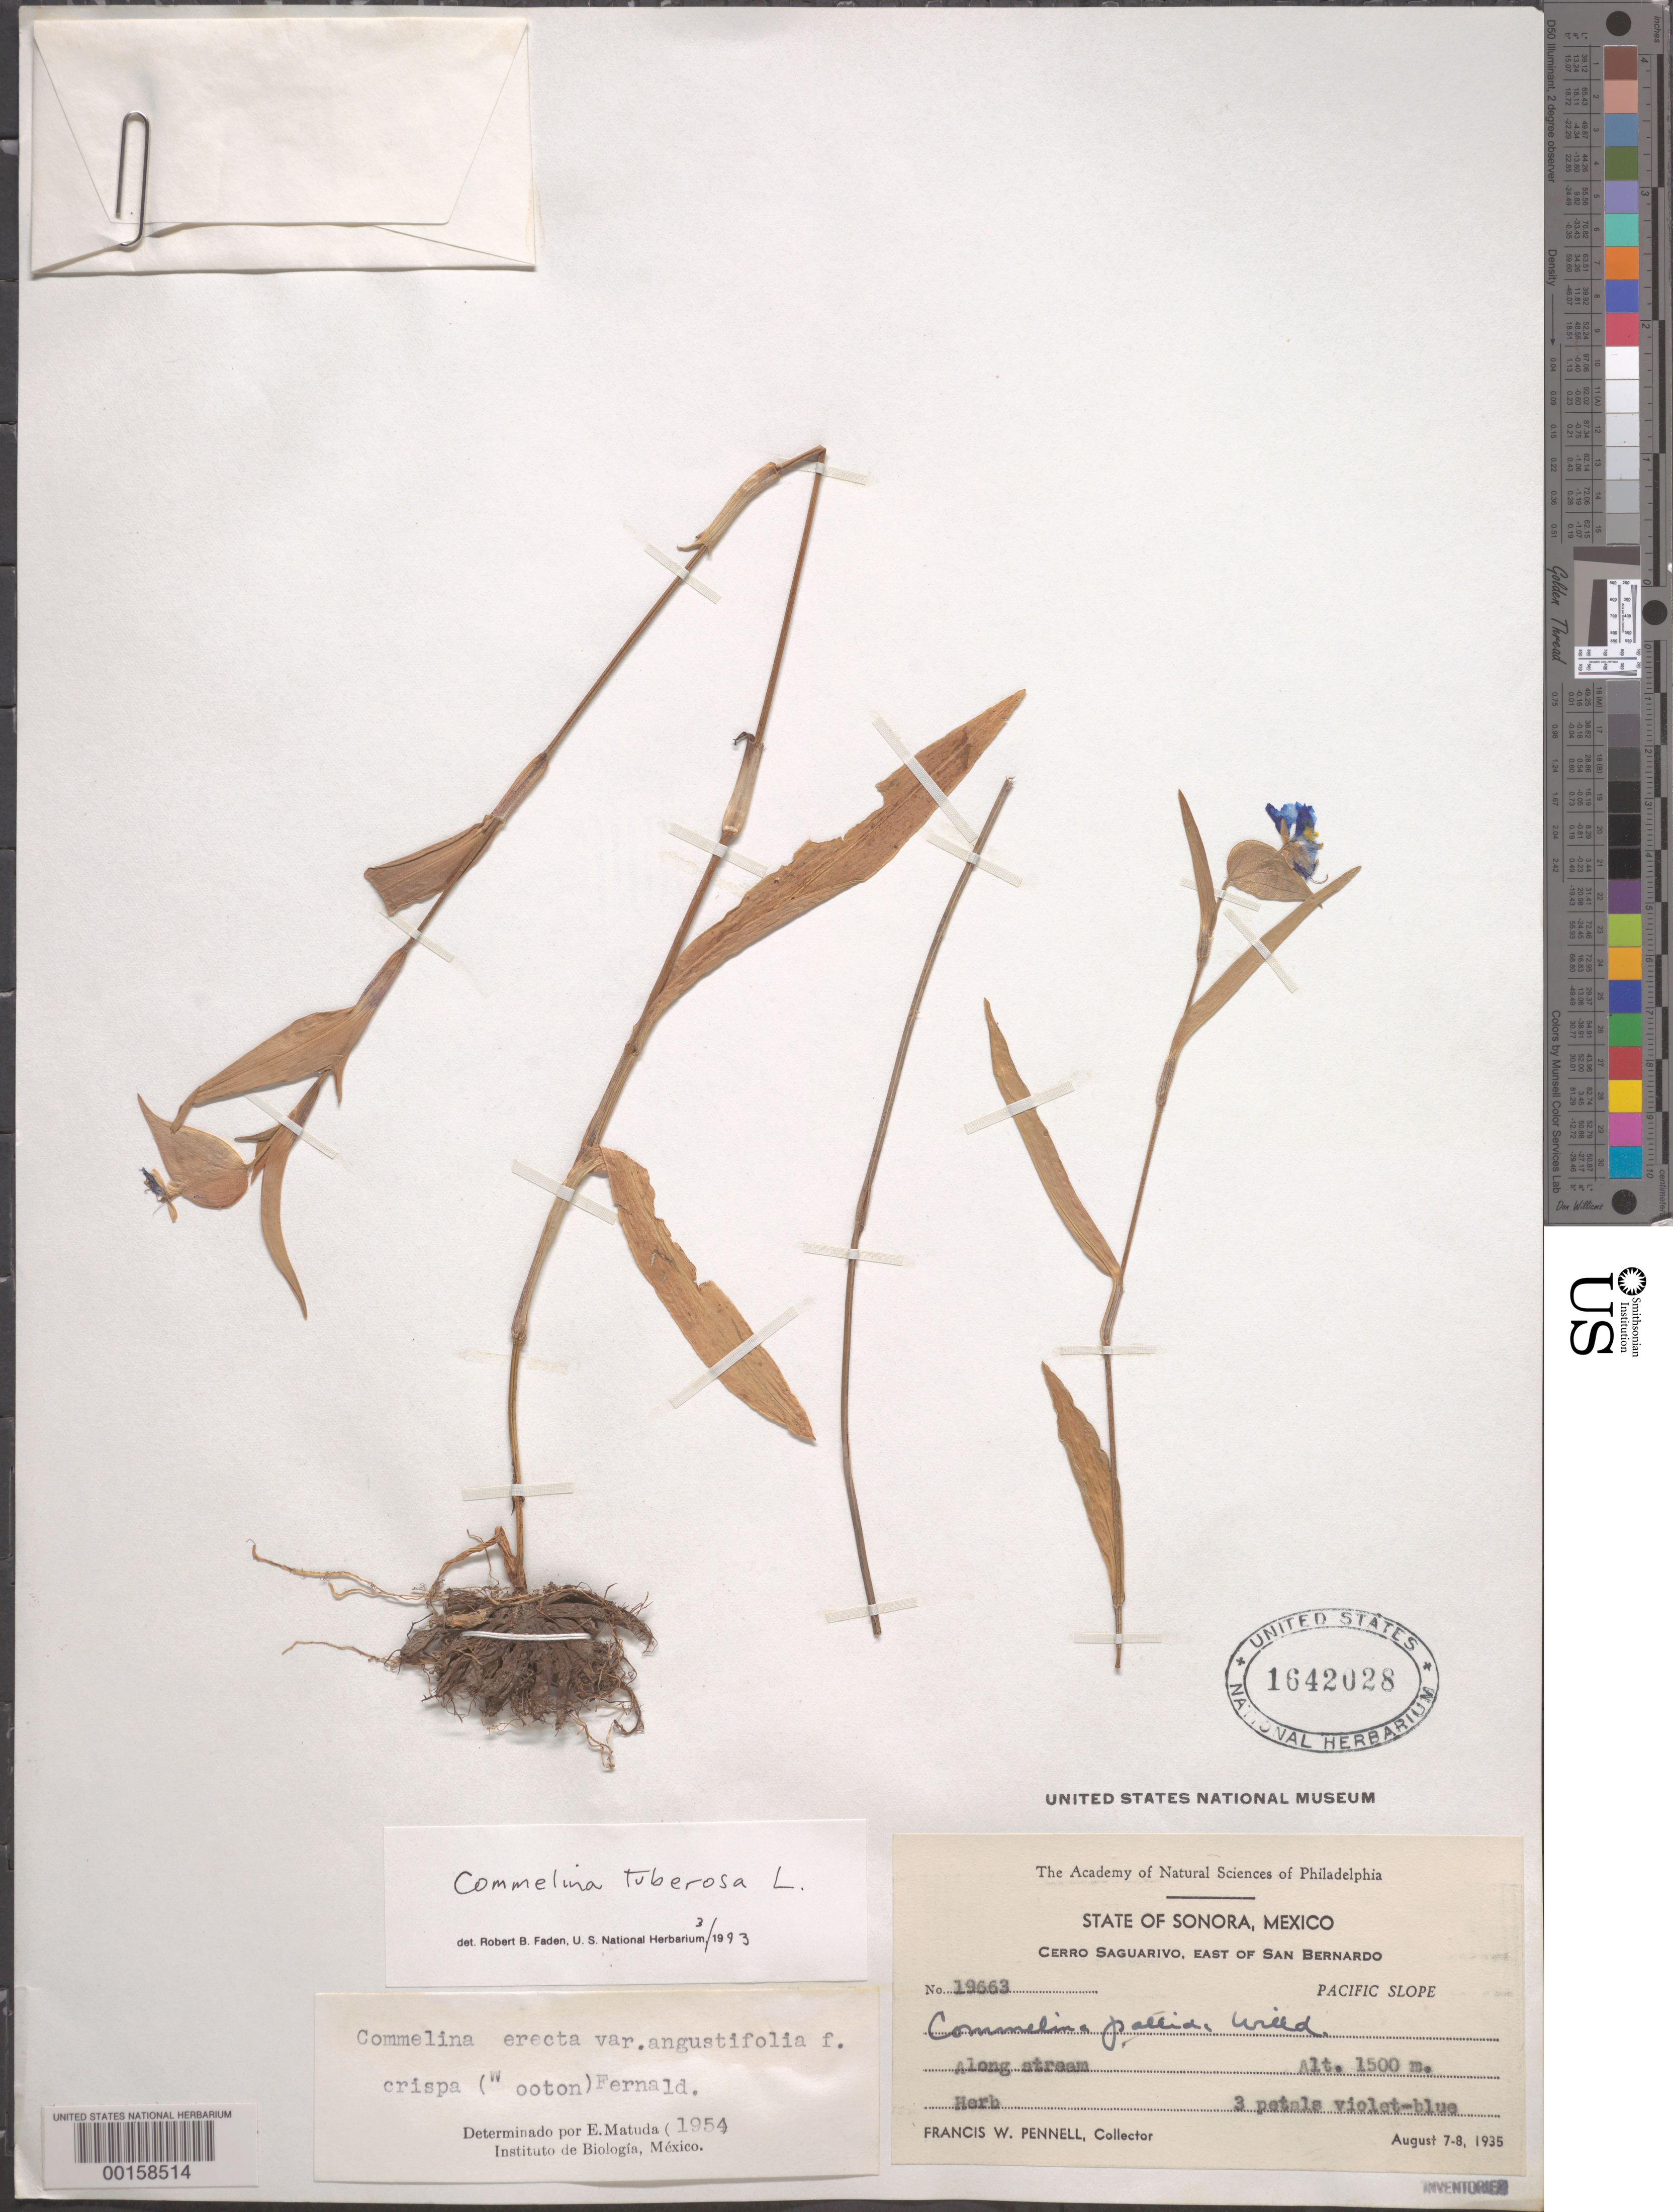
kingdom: Plantae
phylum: Tracheophyta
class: Liliopsida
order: Commelinales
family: Commelinaceae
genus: Commelina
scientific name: Commelina tuberosa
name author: L.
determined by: Matuda, E.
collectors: F. W. Pennell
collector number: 19663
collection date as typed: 07 Aug 1935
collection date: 1935-08-07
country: Mexico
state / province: Sonora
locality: Cerro saguarivo; E of San Bernardo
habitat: Along stream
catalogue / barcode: US 1642028